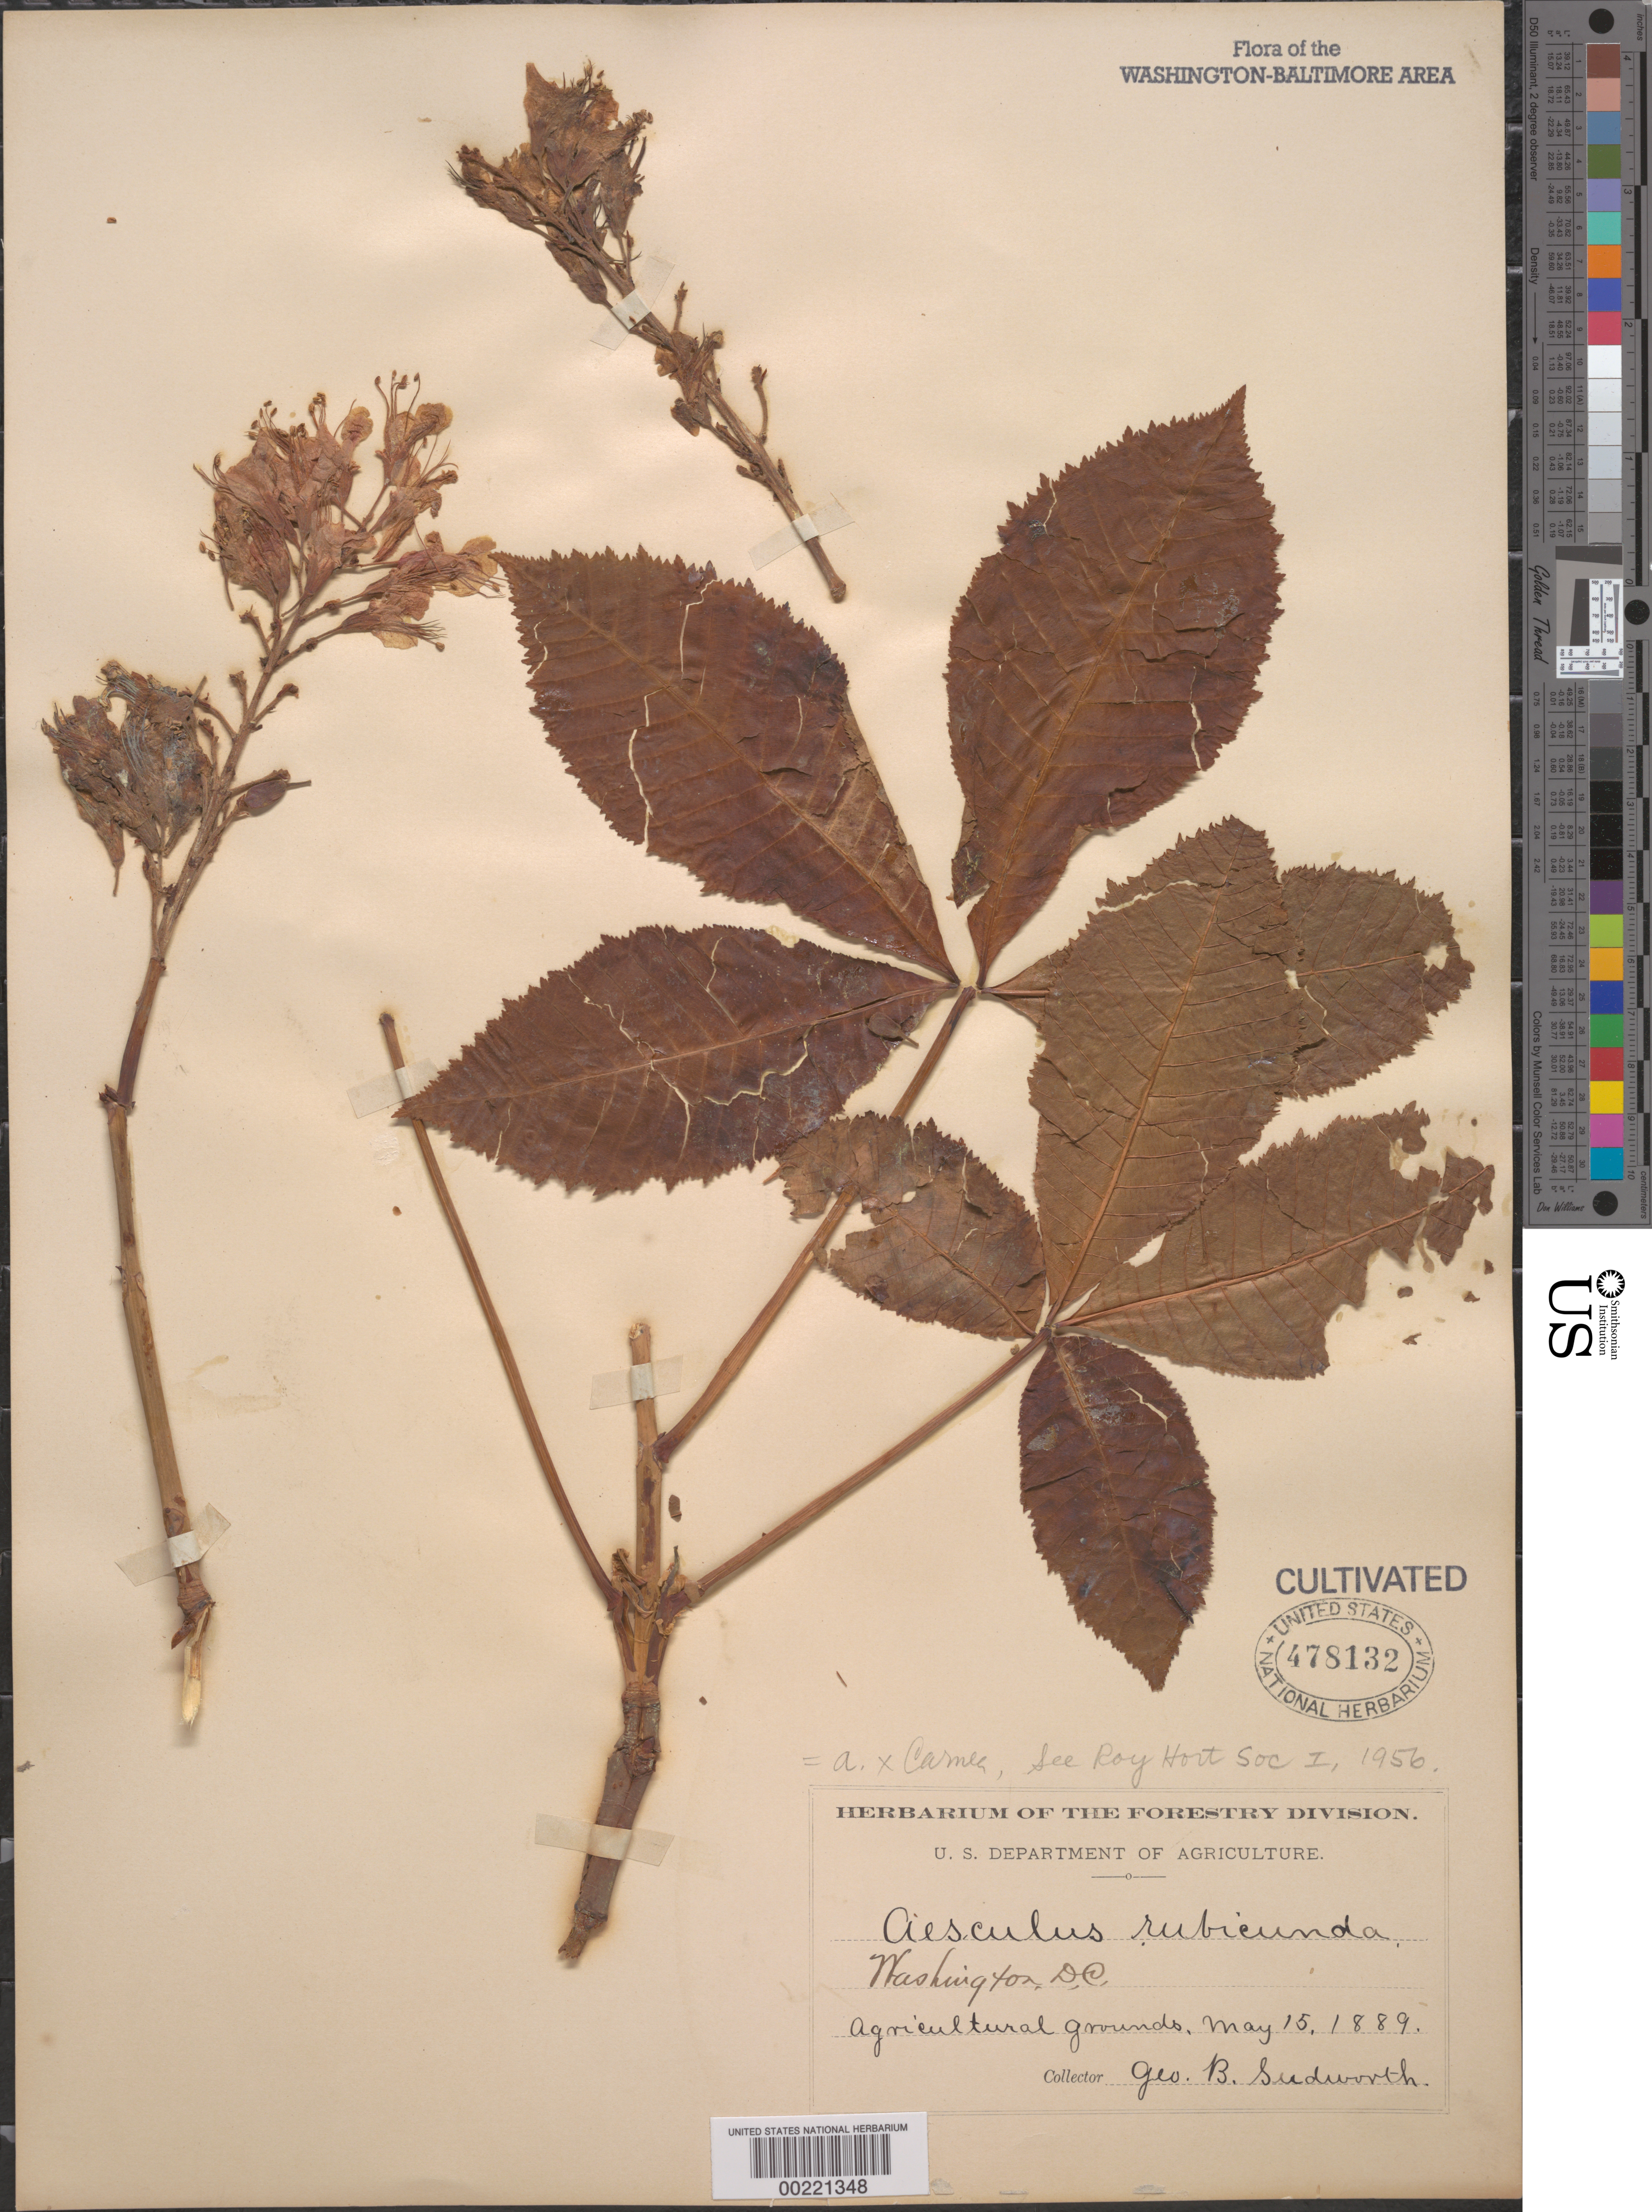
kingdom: Plantae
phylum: Tracheophyta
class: Magnoliopsida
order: Sapindales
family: Sapindaceae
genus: Aesculus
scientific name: Aesculus x carnea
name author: J. Zeyh.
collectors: G. B. Sudworth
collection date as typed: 15 May 1889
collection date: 1889-05-15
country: United States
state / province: District of Columbia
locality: Department of Agriculture grounds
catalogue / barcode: US 478132